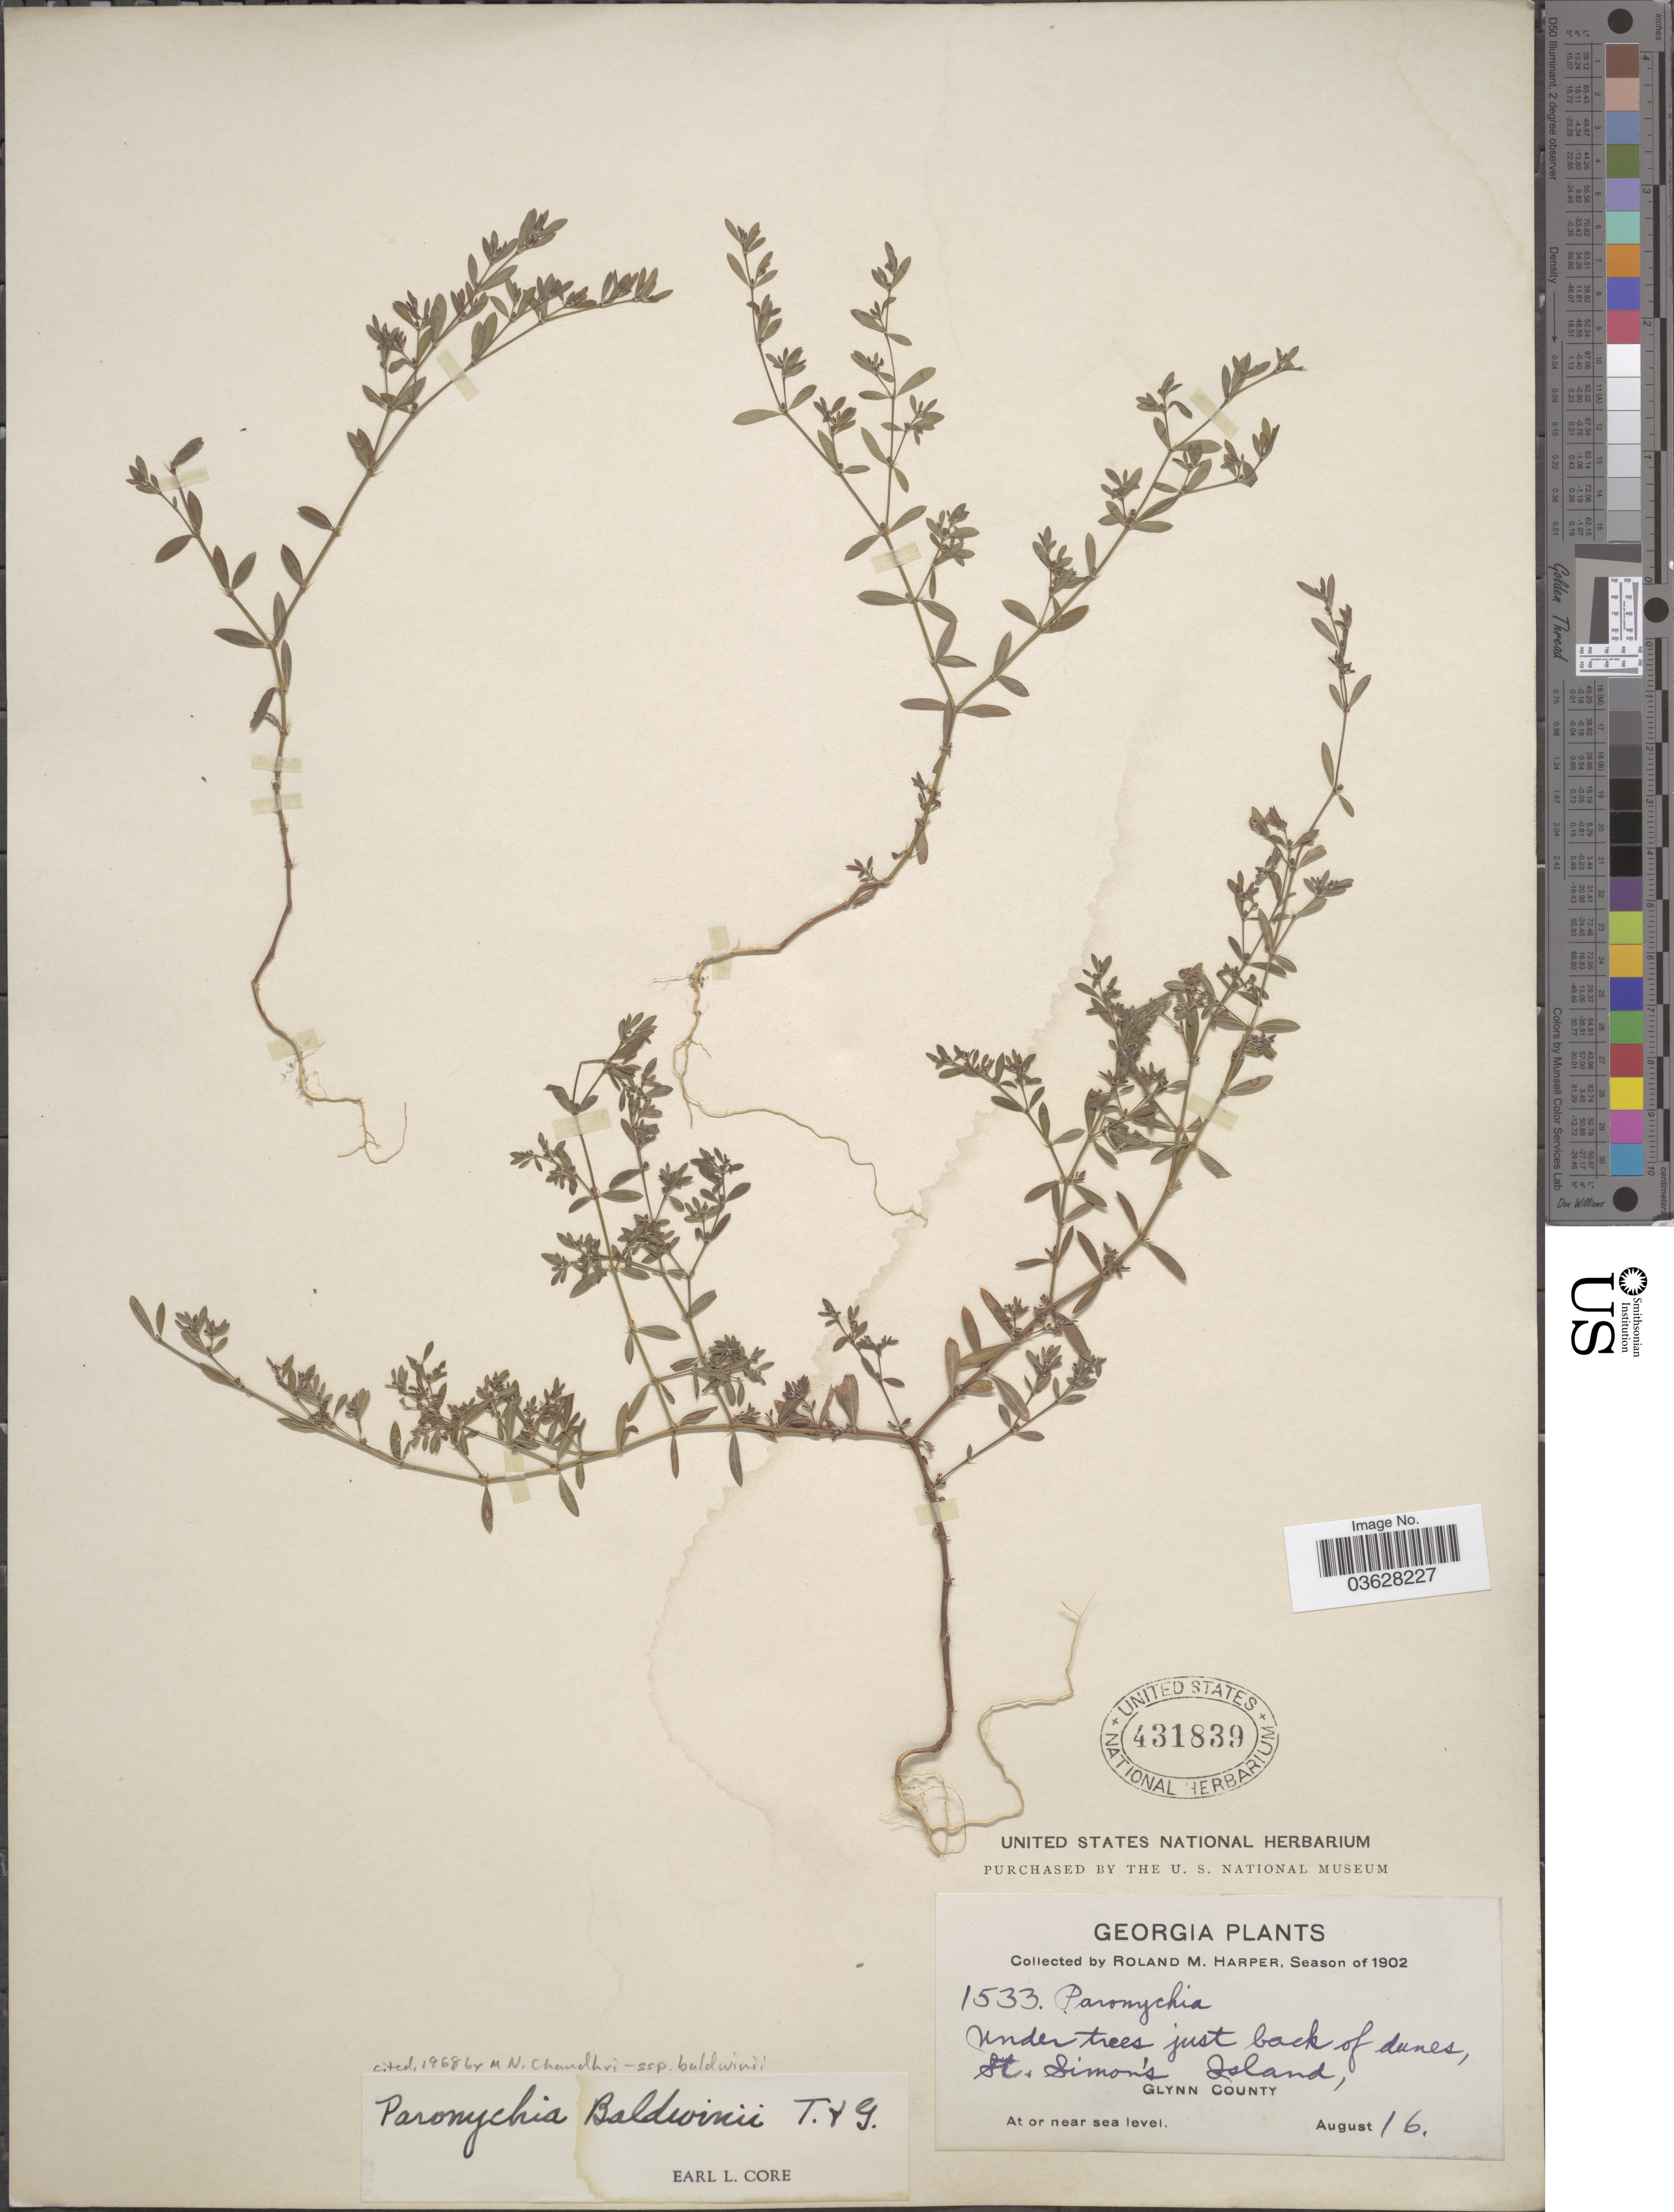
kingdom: Plantae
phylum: Tracheophyta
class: Magnoliopsida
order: Caryophyllales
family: Caryophyllaceae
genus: Paronychia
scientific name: Paronychia baldwinii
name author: (A. Gray & Torr.) Fenzl ex Walp.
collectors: R. M. Harper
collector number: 1533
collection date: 1902-08-16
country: United States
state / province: Georgia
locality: Under trees just back of dunes, St. Simon's Island. Glynn County.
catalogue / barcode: US 431839